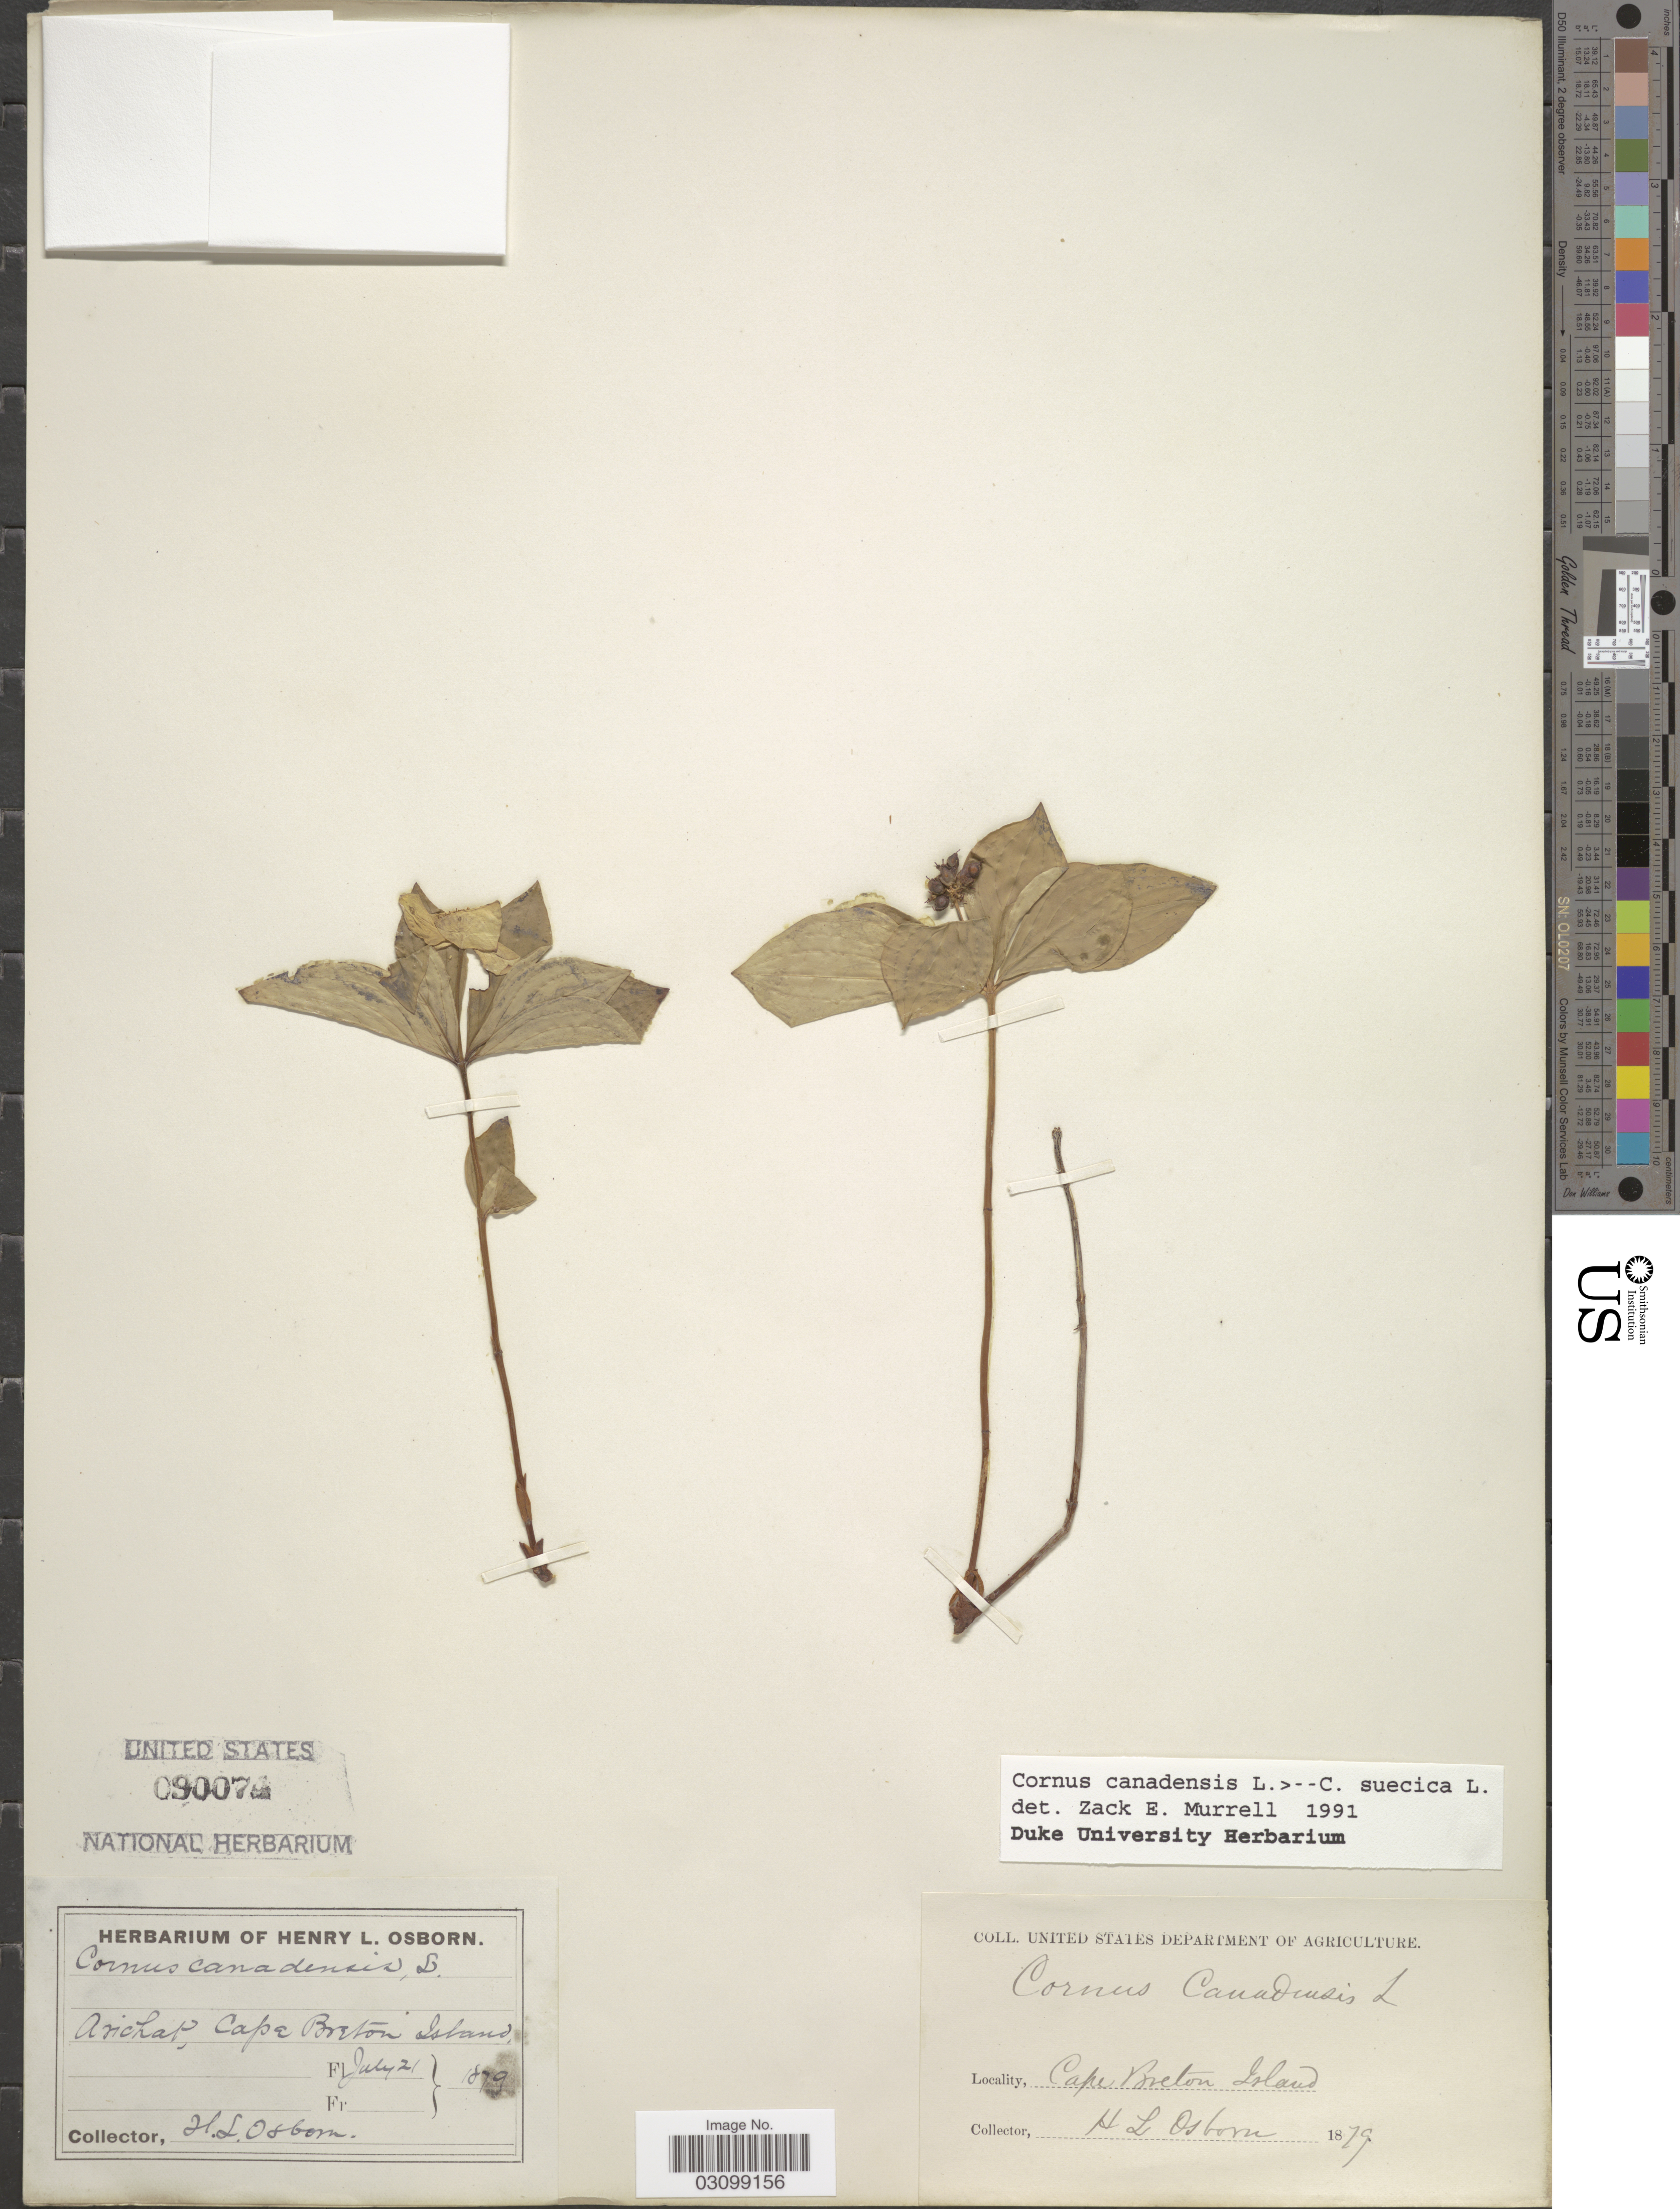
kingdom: Plantae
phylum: Tracheophyta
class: Magnoliopsida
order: Cornales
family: Cornaceae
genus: Cornus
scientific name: Cornus sp.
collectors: H. Osborn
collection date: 1879-07-21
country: Canada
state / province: Nova Scotia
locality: Arichat, Cape Breton Island.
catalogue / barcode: US 90074